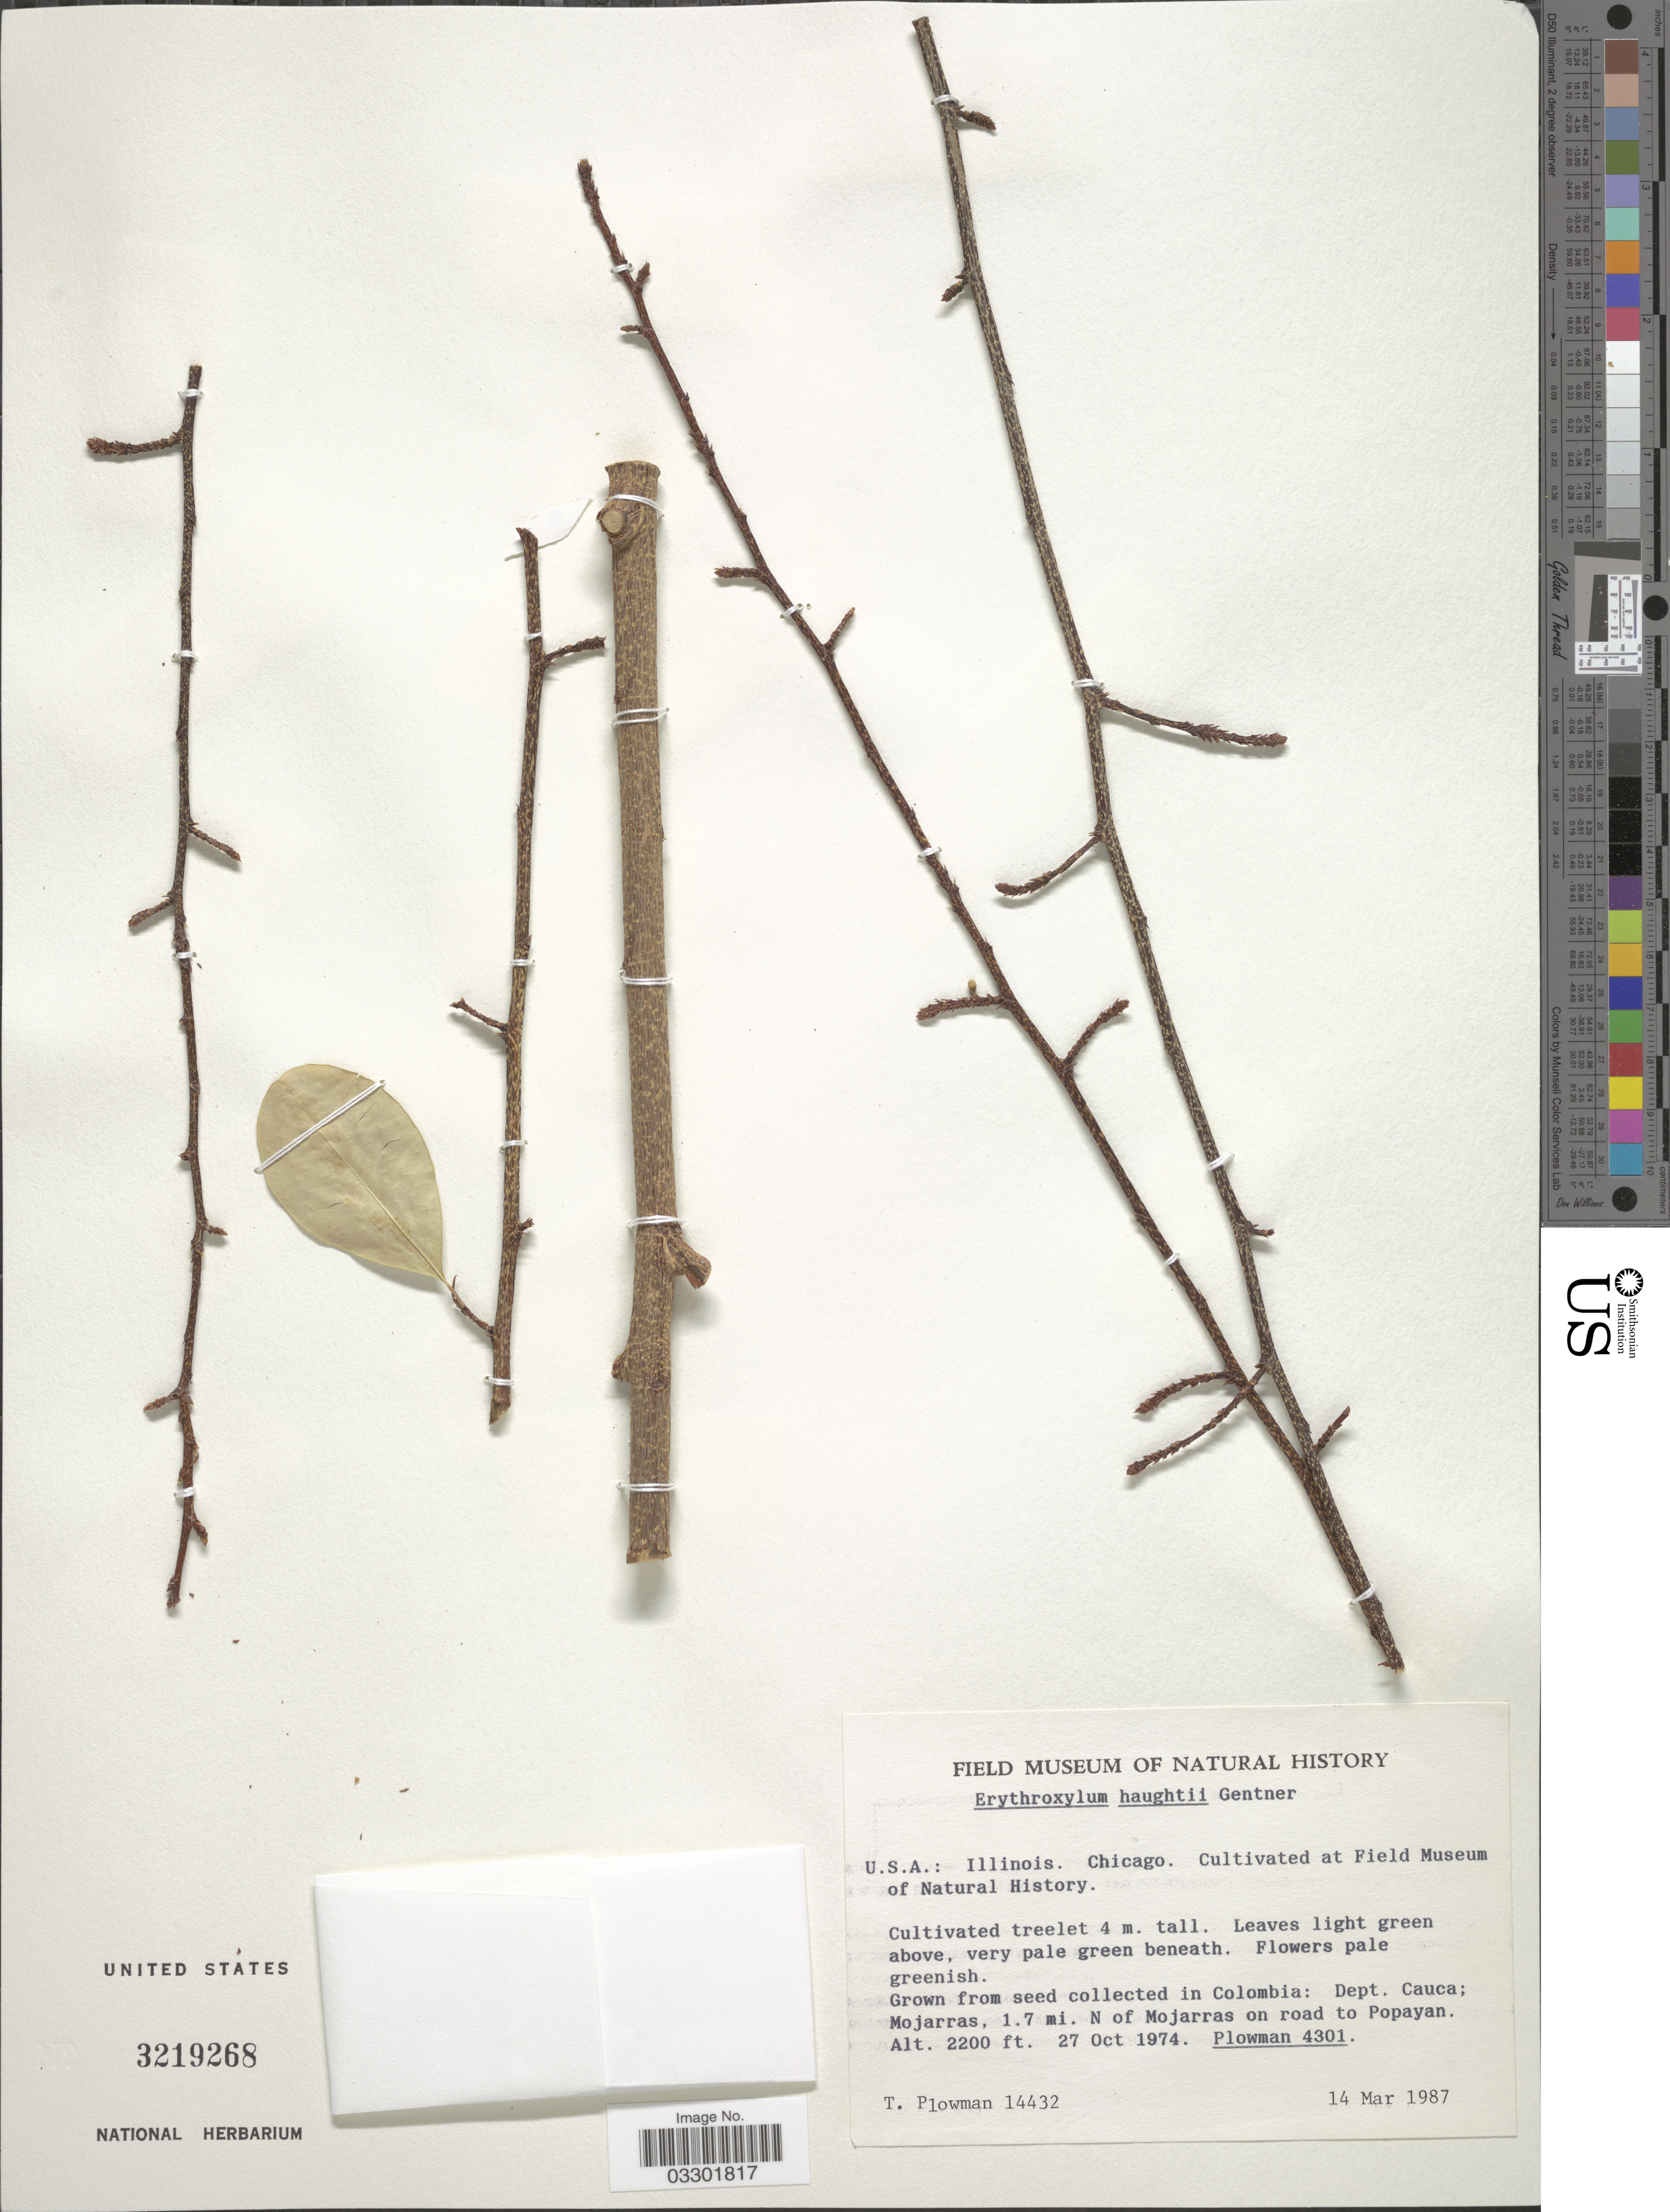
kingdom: Plantae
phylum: Tracheophyta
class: Magnoliopsida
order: Malpighiales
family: Erythroxylaceae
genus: Erythroxylum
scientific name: Erythroxylum haughtii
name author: Gentner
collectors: T. Plowman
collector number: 14432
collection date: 1987-03-14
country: United States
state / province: Illinois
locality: U.S.A.: Illinois. Chicago. At Field Museum of Natural History.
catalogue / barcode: US 3219268